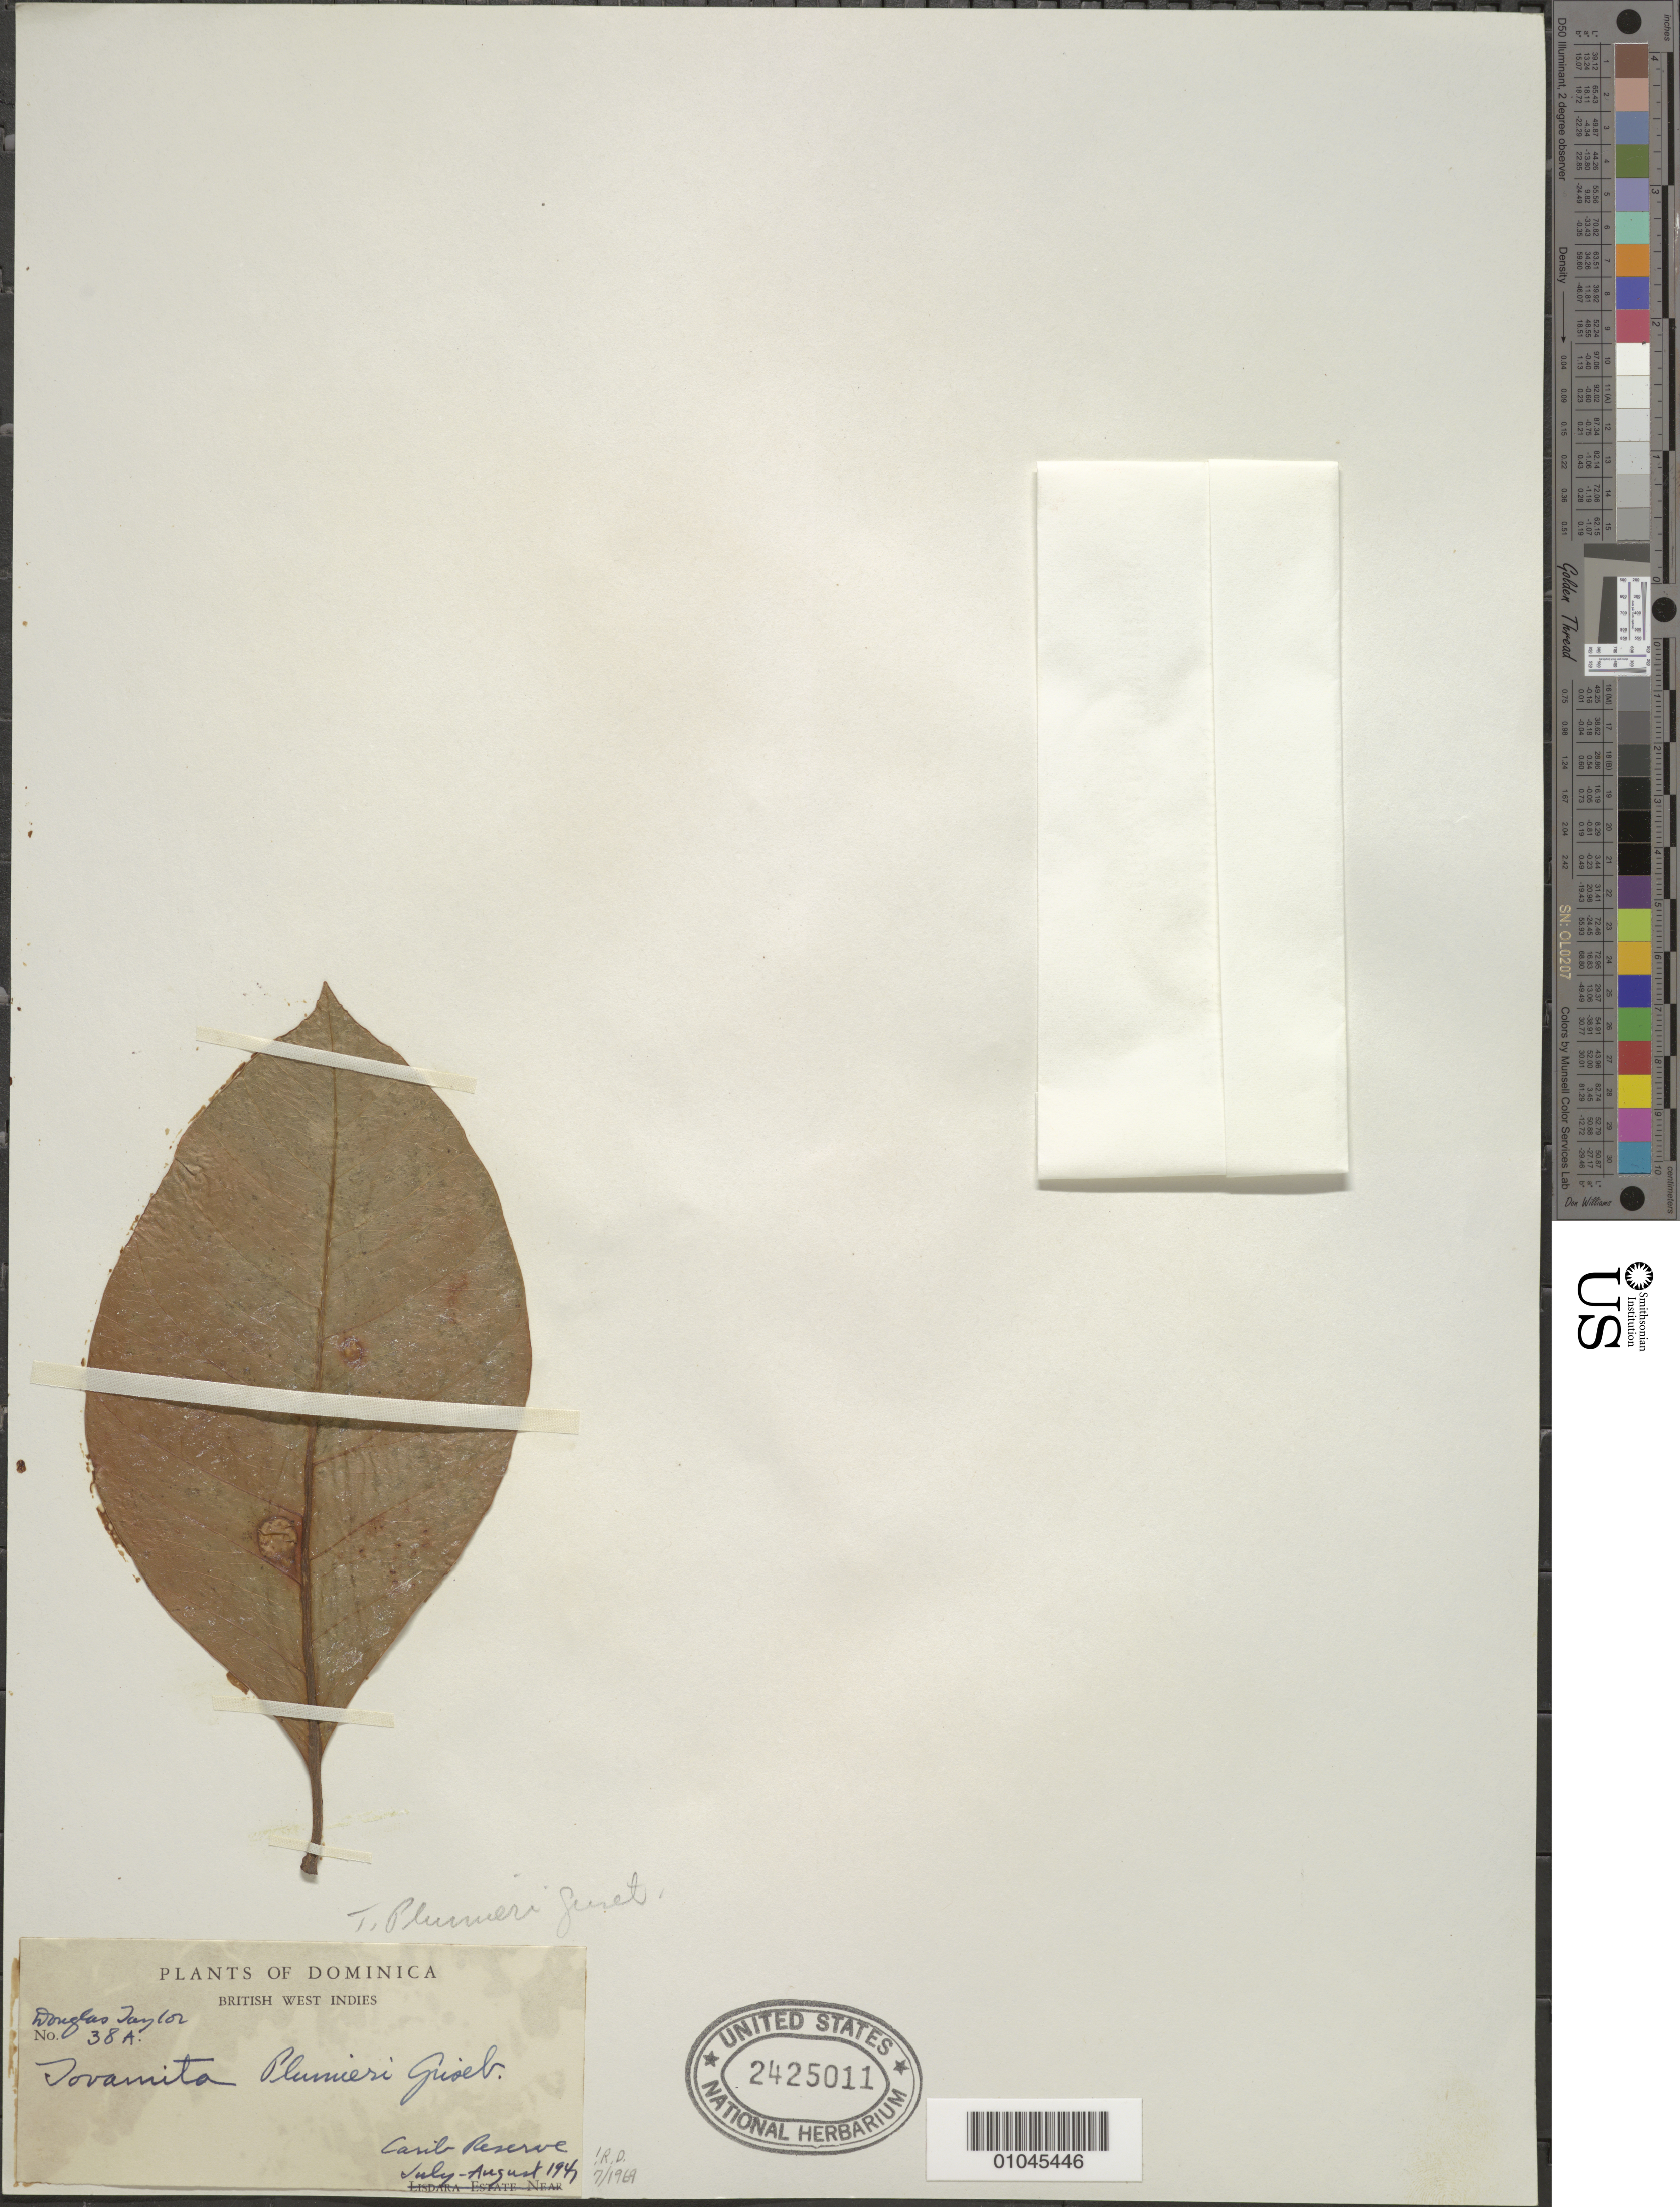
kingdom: Plantae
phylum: Tracheophyta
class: Magnoliopsida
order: Malpighiales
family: Clusiaceae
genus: Tovomita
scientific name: Tovomita plumieri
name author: Griseb.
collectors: D. Taylor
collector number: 38A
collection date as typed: Jul 1941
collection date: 1941-07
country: Dominica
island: Dominica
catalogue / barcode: US 2425011